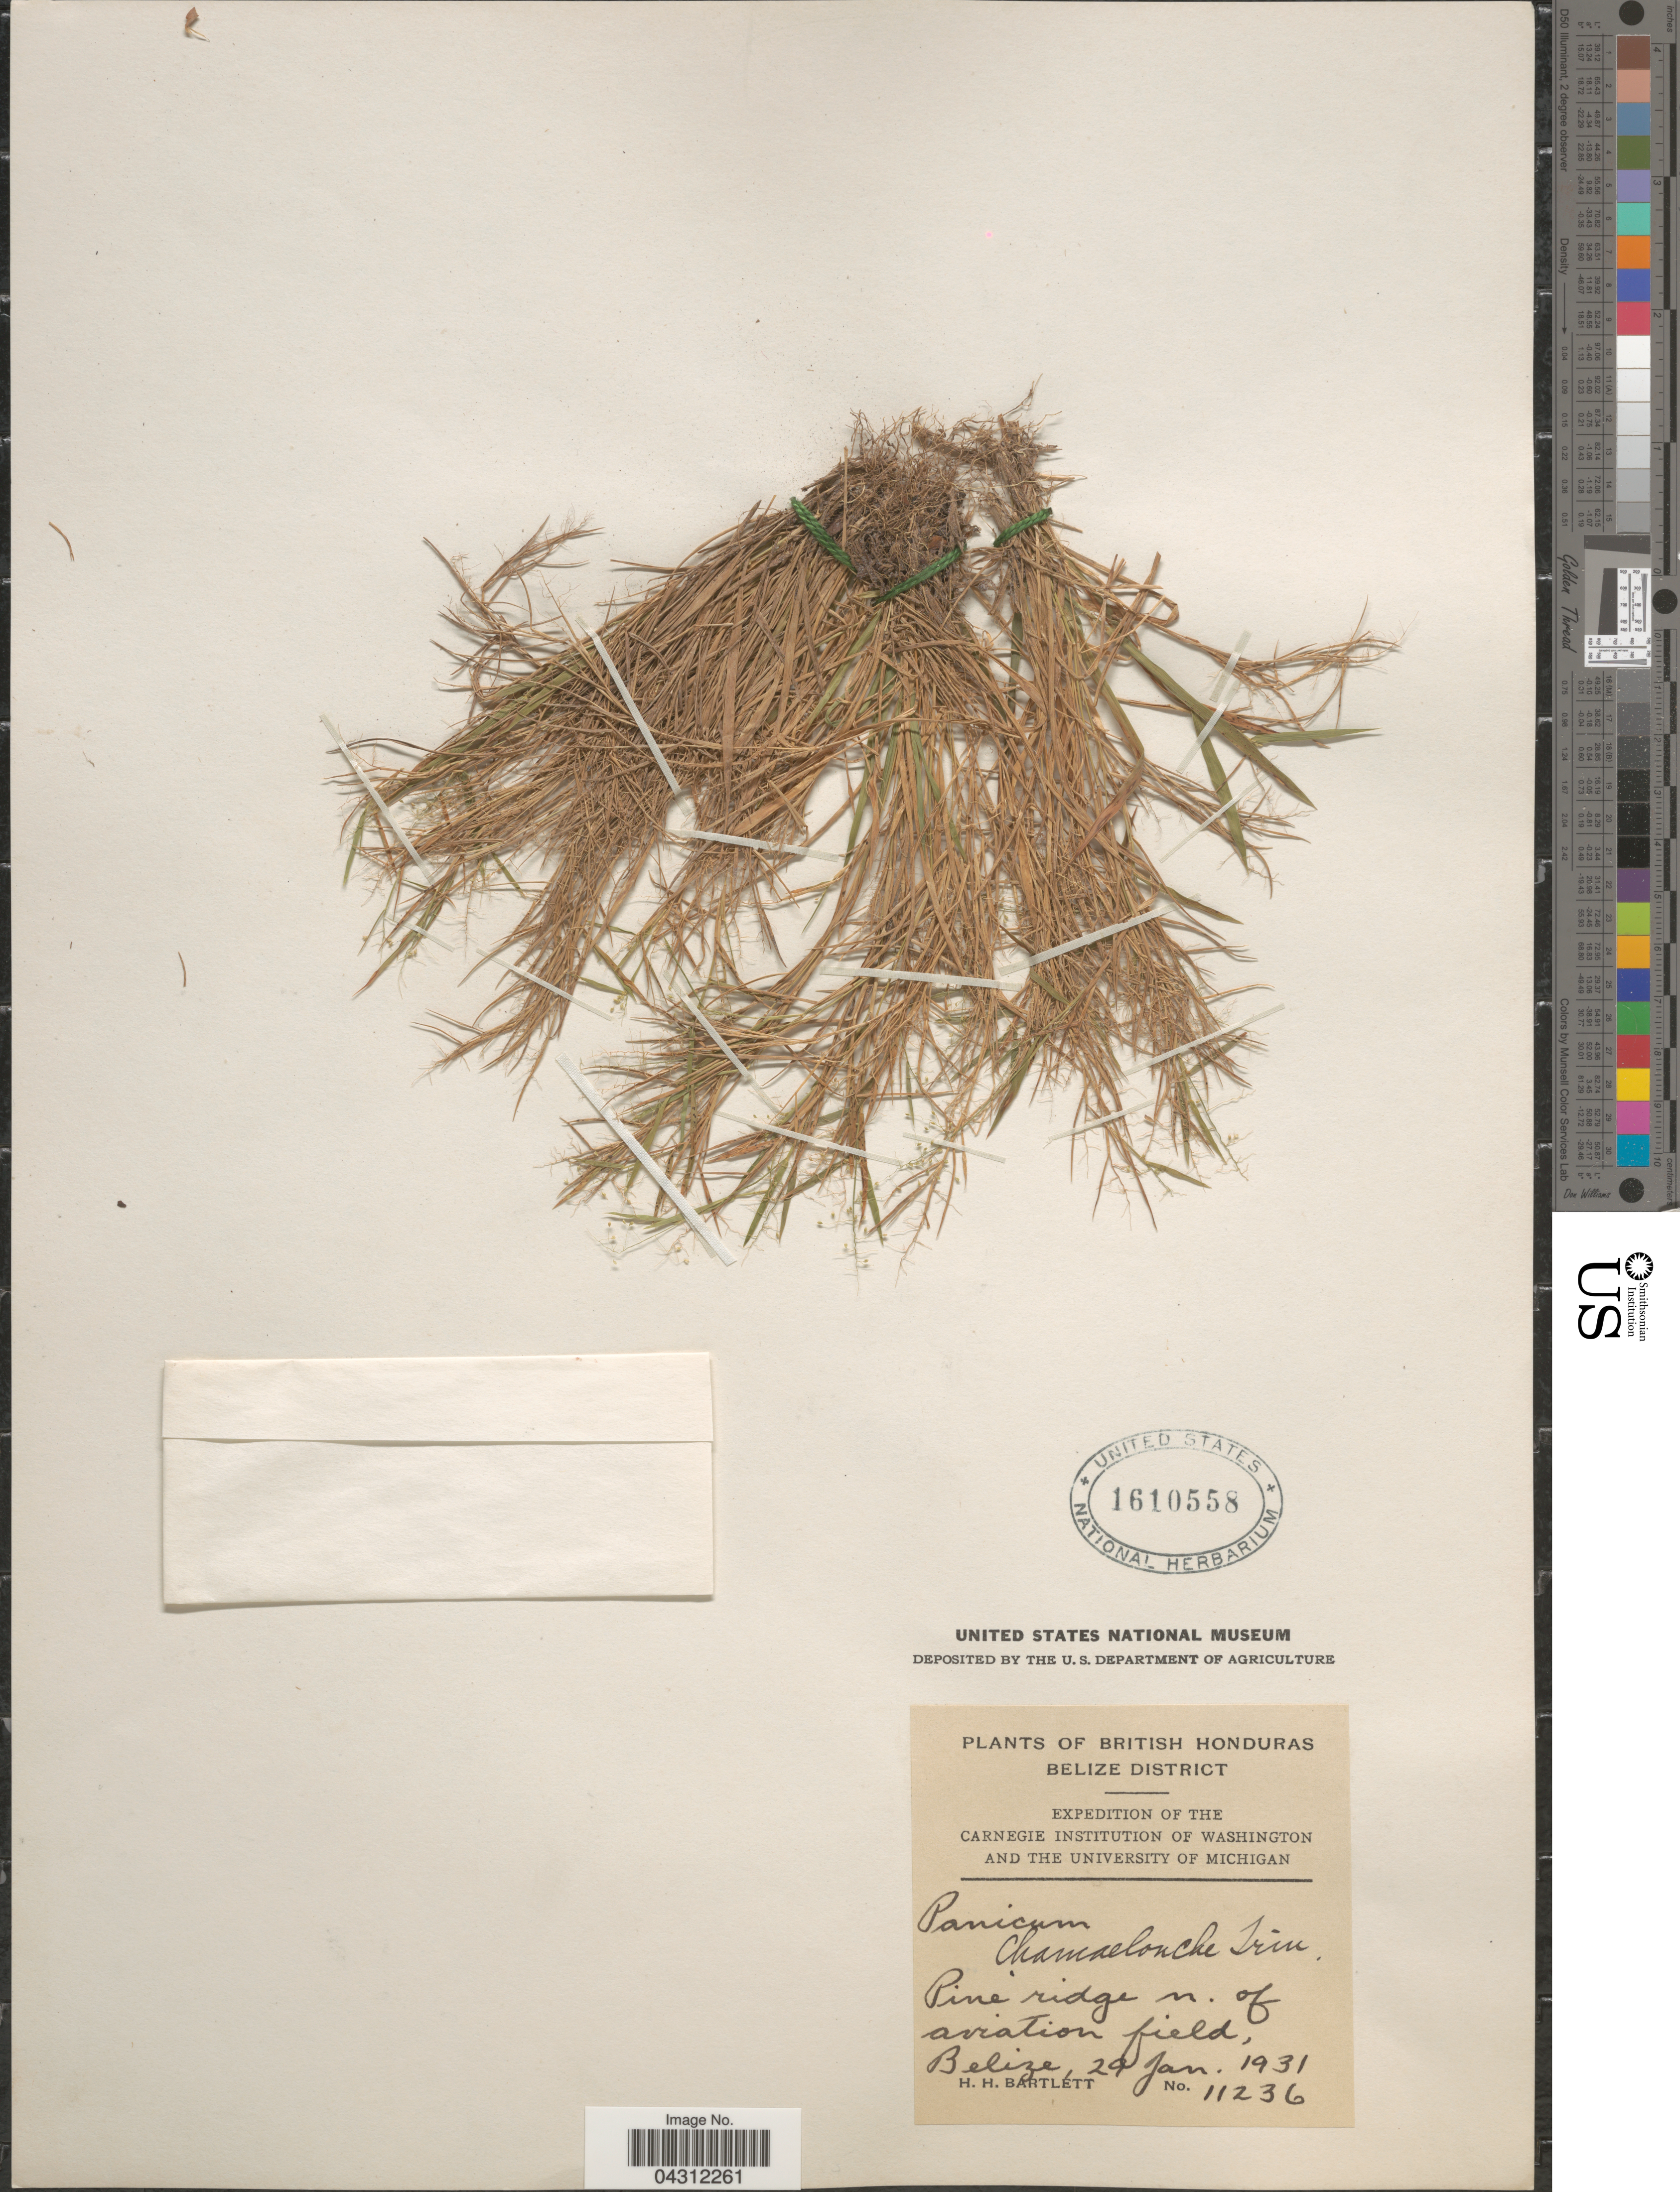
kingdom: Plantae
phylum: Tracheophyta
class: Liliopsida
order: Poales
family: Poaceae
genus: Dichanthelium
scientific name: Dichanthelium ensifolium var. ensifolium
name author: (Baldwin ex Elliot) Gould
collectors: H. H. Bartlett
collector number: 11236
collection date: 1931-01-29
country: Belize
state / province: Belize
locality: British Honduras. Belize District. Expedition of the Carnegie Institution of Washington and the University of Michigan. Pine ridge n. of aviation field.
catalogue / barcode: US 1610558